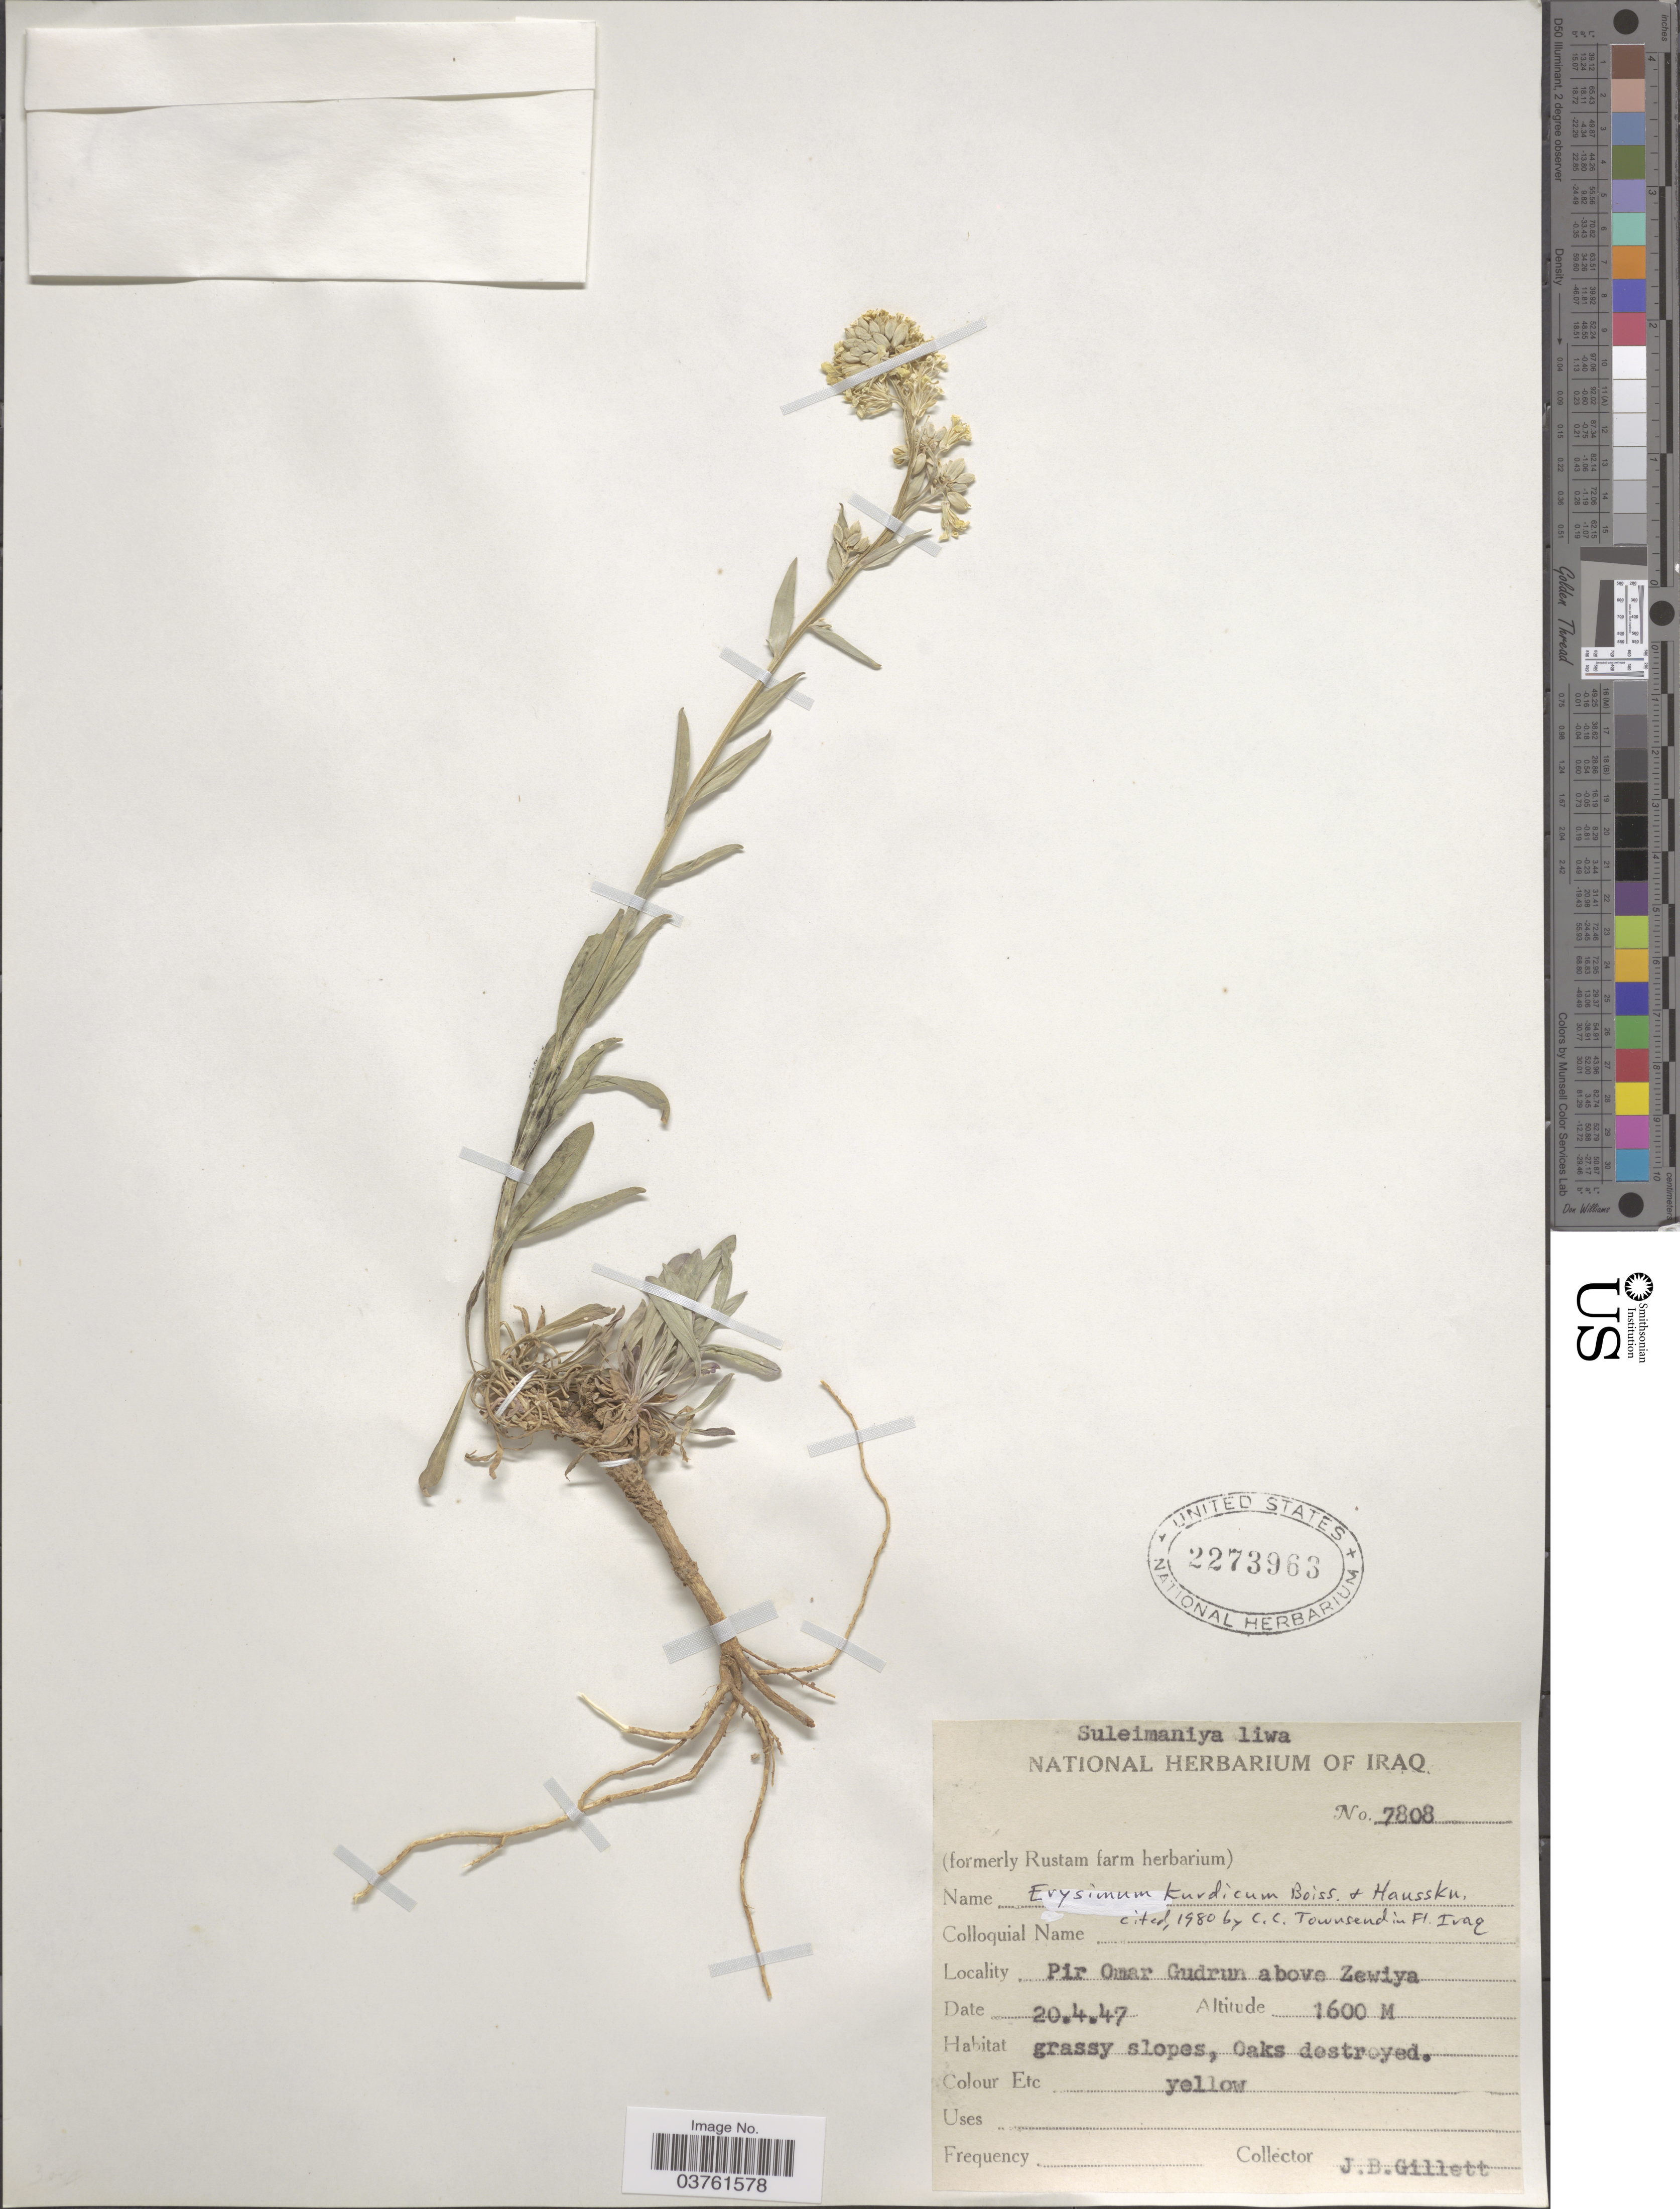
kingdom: Plantae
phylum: Tracheophyta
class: Magnoliopsida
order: Brassicales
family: Brassicaceae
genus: Erysimum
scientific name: Erysimum kurdicum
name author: Boiss. & Hausskn.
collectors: J. B. Gillett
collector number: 7808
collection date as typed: Transcribed d/m/y: 20/4/47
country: Iraq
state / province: As Sulaymānīyah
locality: Suleimaniya liwa. Pir Omar Gudrun above Zewiya.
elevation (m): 1600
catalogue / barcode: US 2273963